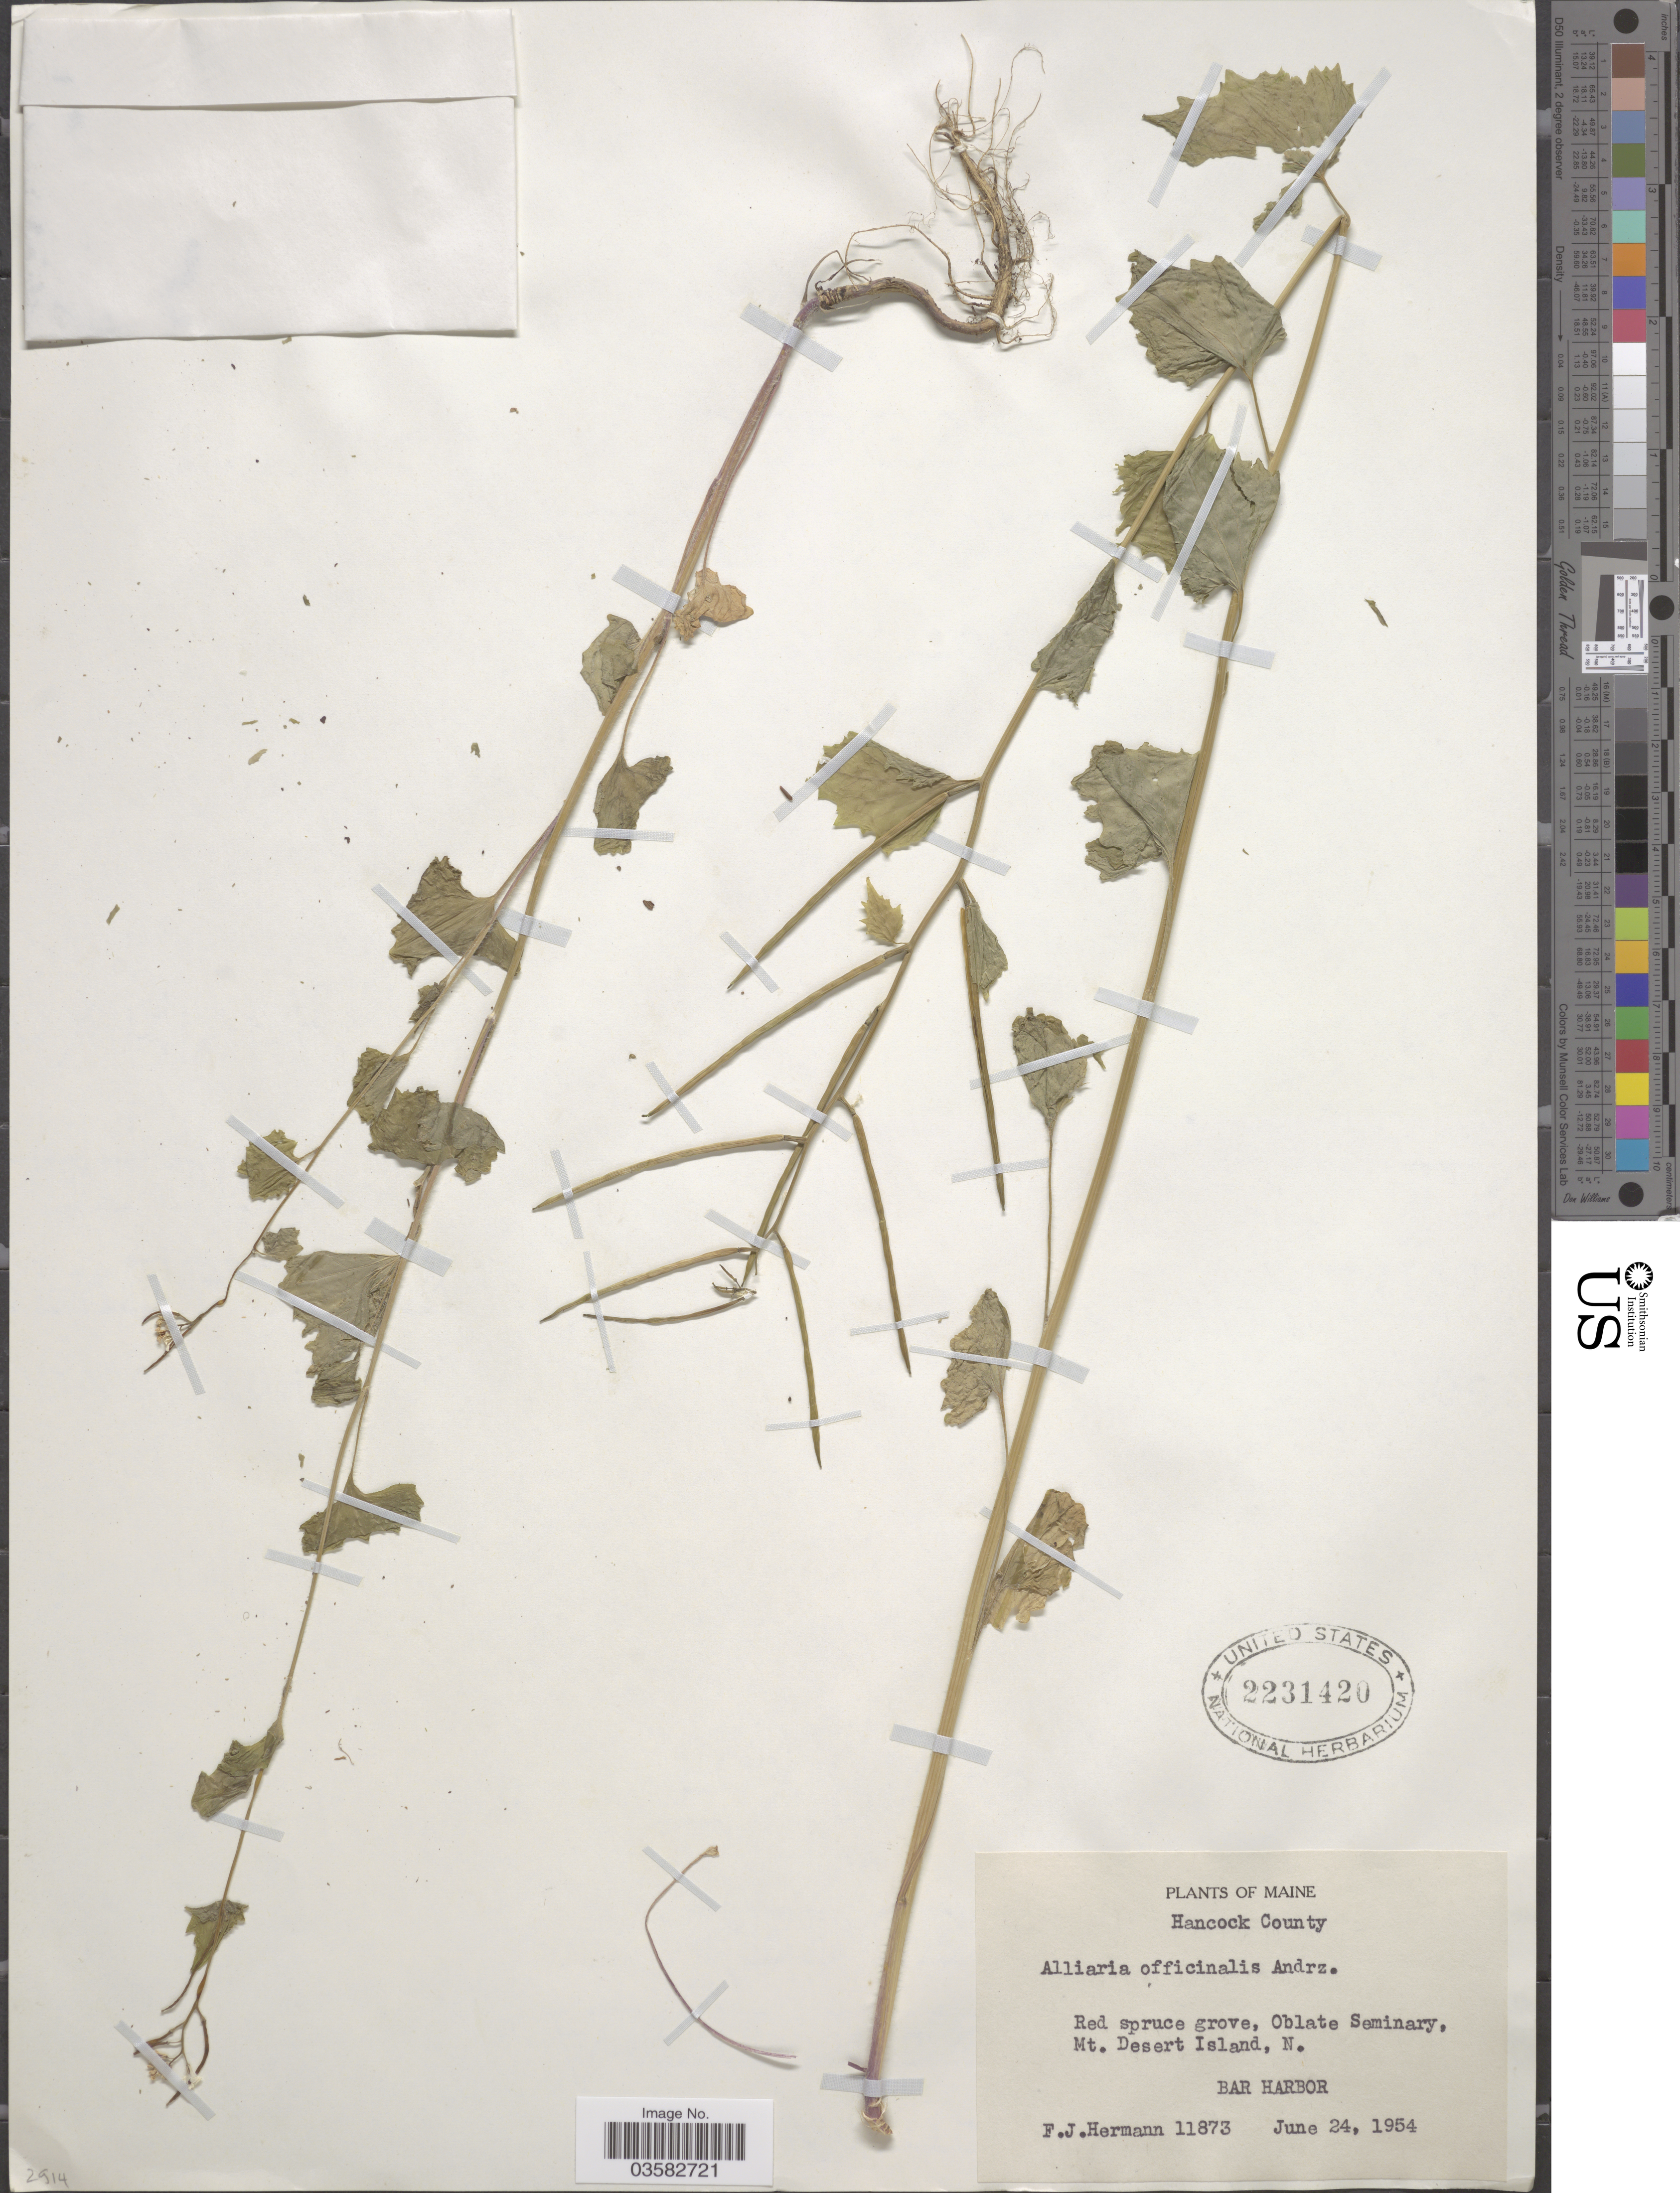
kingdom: Plantae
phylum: Tracheophyta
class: Magnoliopsida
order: Brassicales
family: Brassicaceae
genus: Alliaria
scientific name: Alliaria officinalis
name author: Andrz. ex DC.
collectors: F. J. Hermann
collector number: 11873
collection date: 1954-06-24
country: United States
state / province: Maine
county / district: Hancock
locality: Red spruce grove, Oblate Seminary, Mt. Desert Island, N. Bar Harbor.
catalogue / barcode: US 2231420